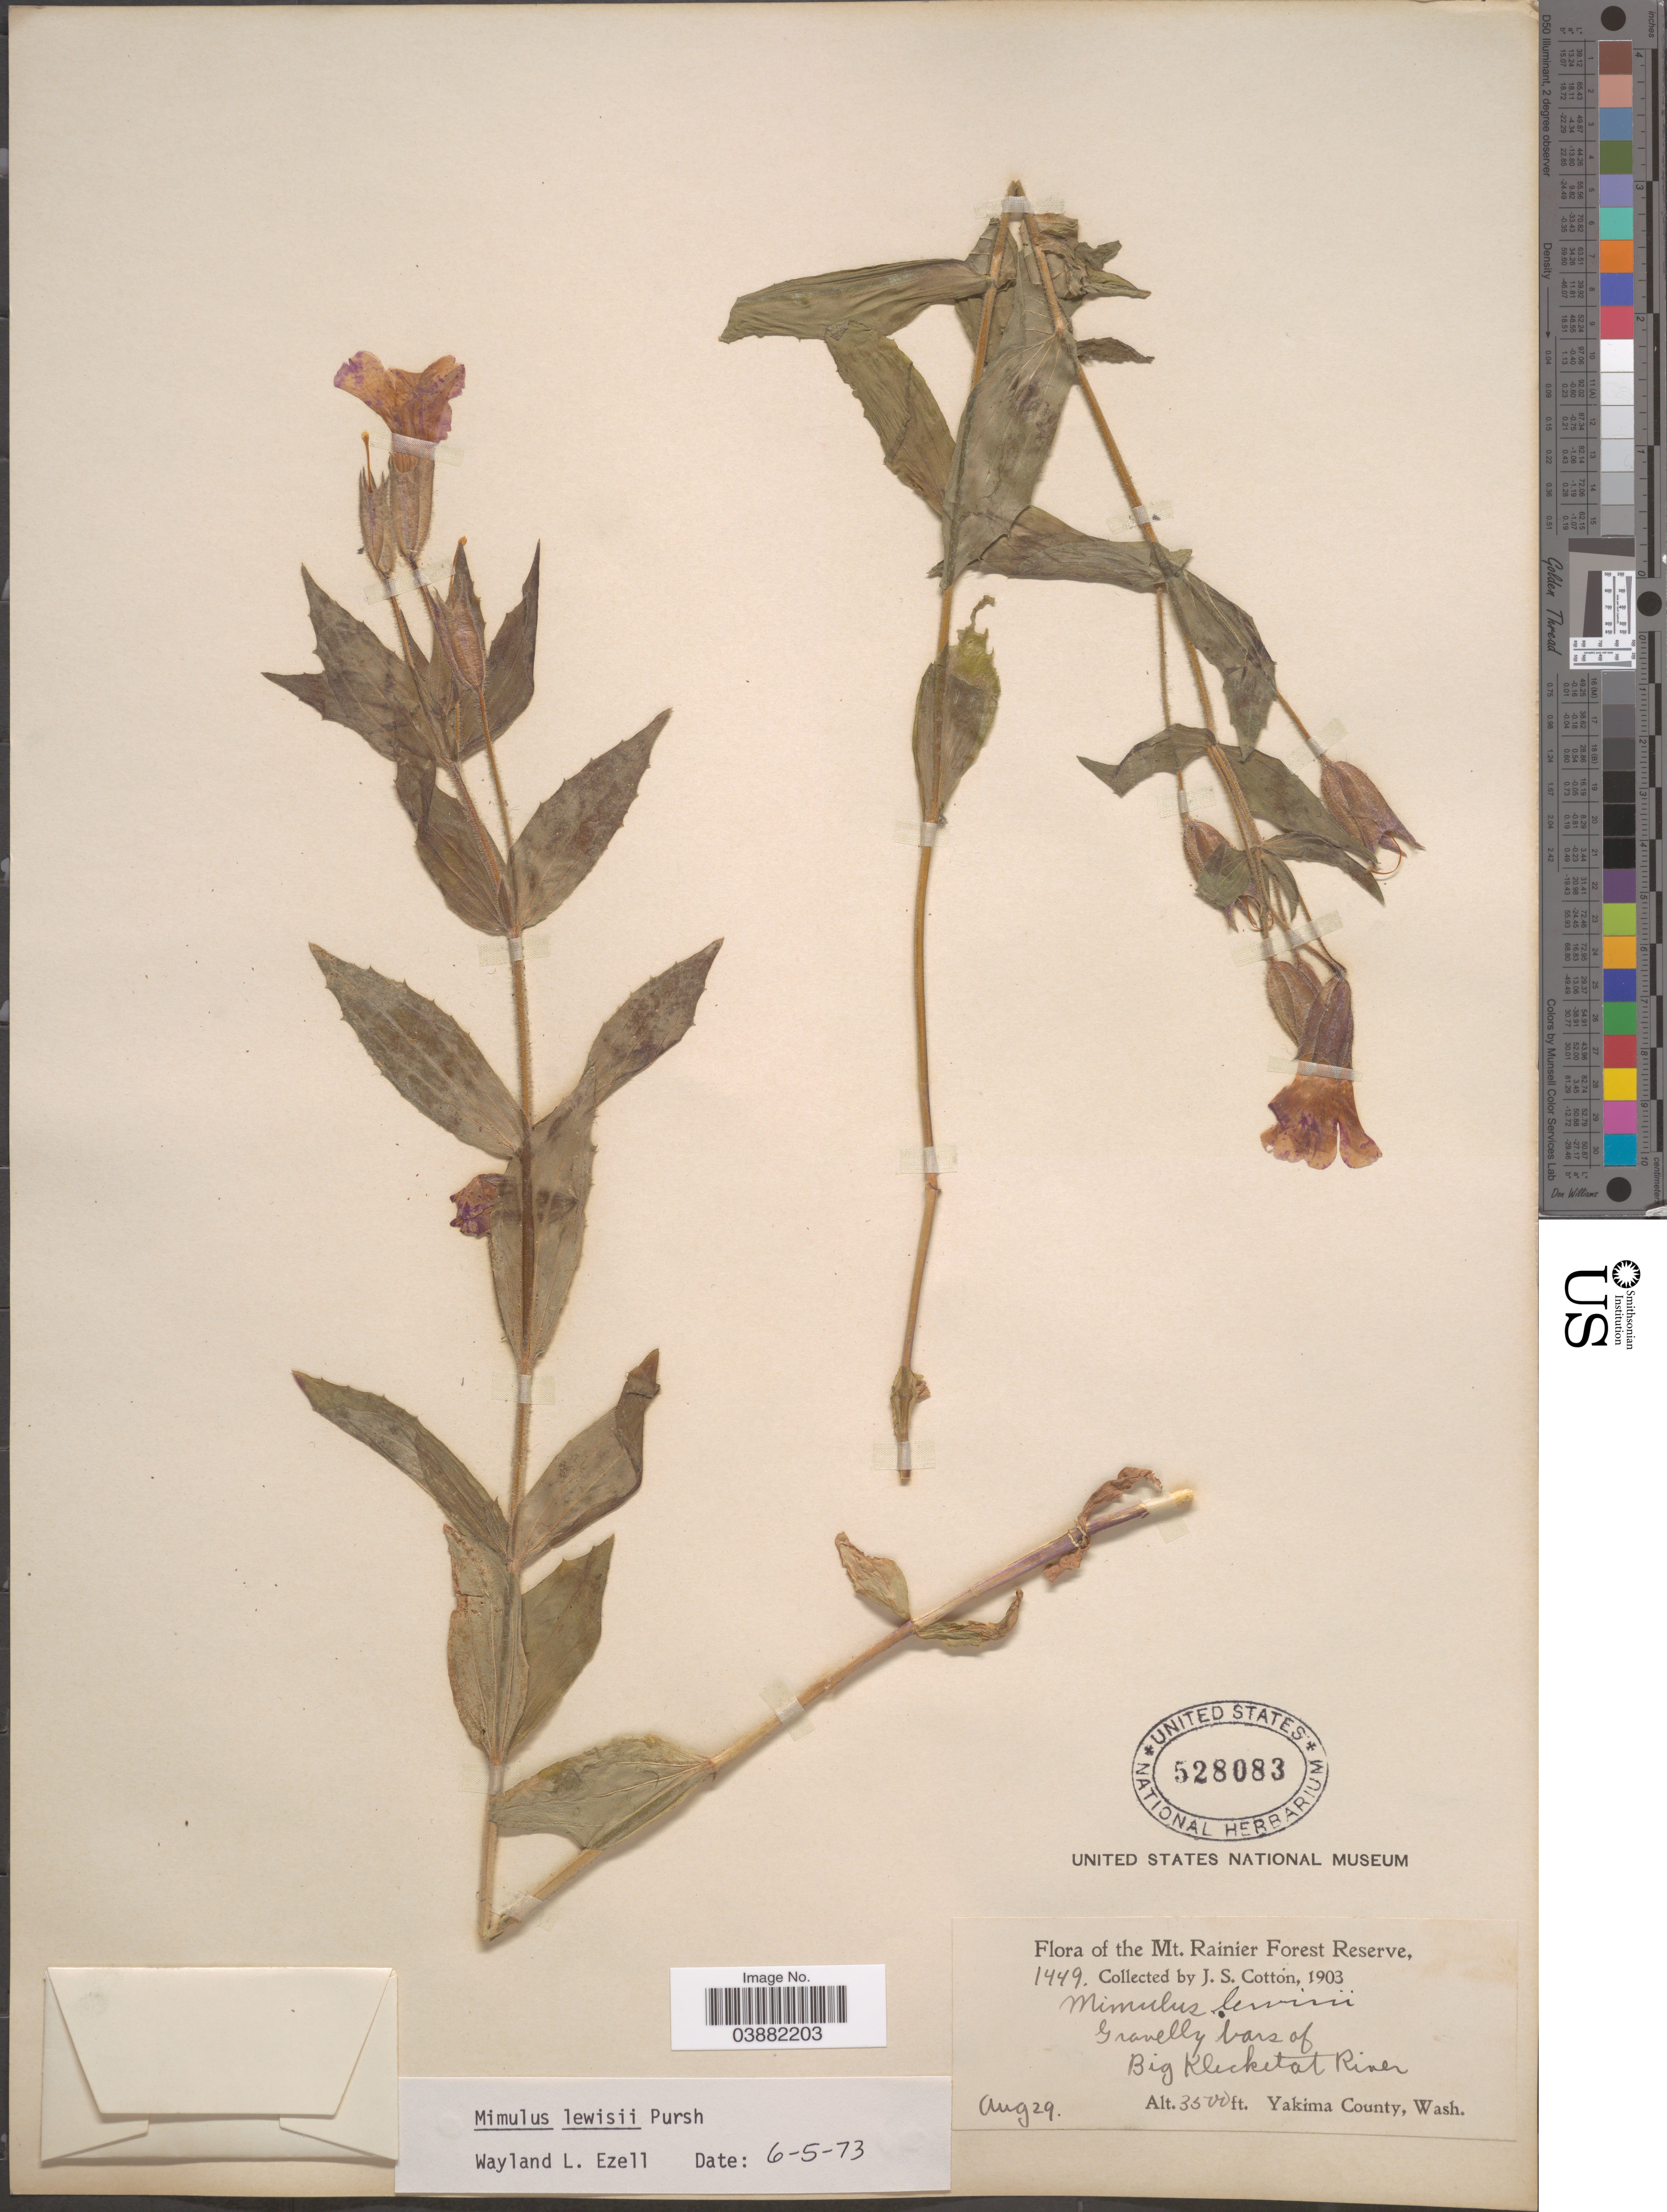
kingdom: Plantae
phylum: Tracheophyta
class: Magnoliopsida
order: Lamiales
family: Phrymaceae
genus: Mimulus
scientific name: Mimulus lewisii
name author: Pursh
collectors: J. S. Cotton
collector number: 1449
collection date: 1903-08-29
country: United States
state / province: Washington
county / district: Yakima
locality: The Mt. Rainier Forest Reserve. Gravelly bars of Big Klickitat River. Yakima County.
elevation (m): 1067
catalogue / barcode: US 528083